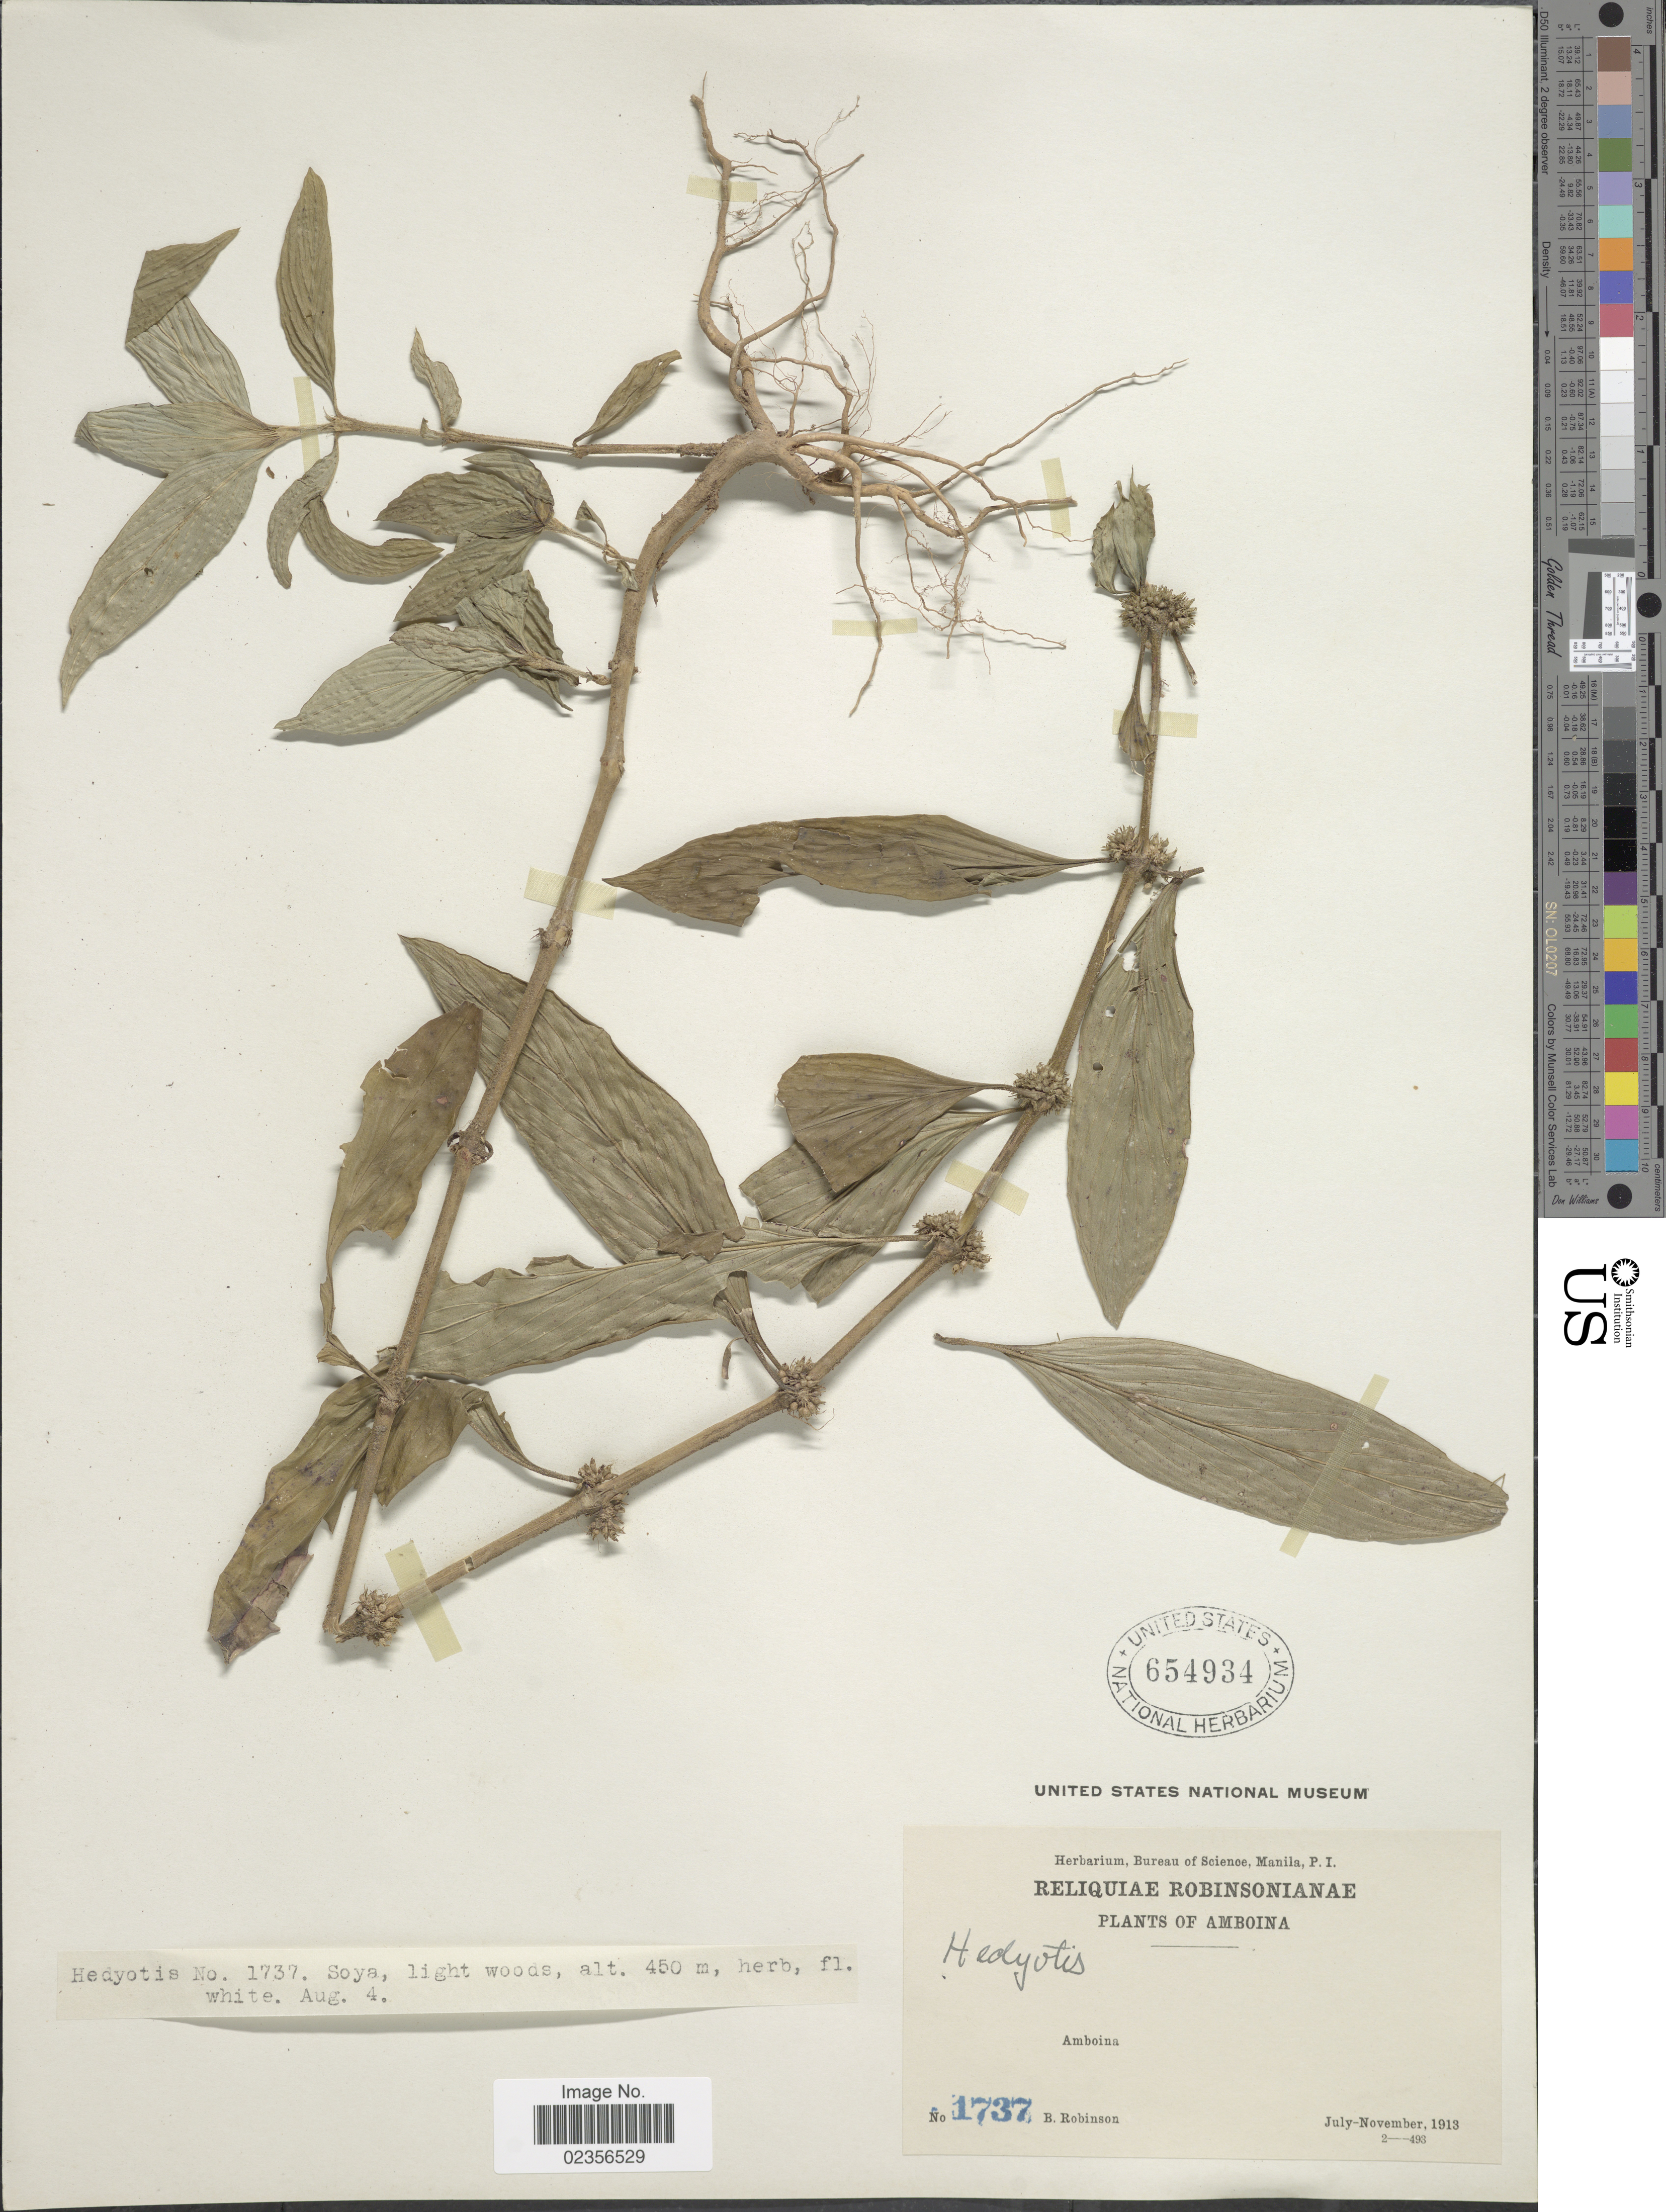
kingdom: Plantae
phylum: Tracheophyta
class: Magnoliopsida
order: Gentianales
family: Rubiaceae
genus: Hedyotis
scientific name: Hedyotis sp.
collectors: B. Robinson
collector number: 1737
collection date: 1913-08-04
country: Indonesia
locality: Soya. Amboina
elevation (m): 450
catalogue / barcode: US 654934